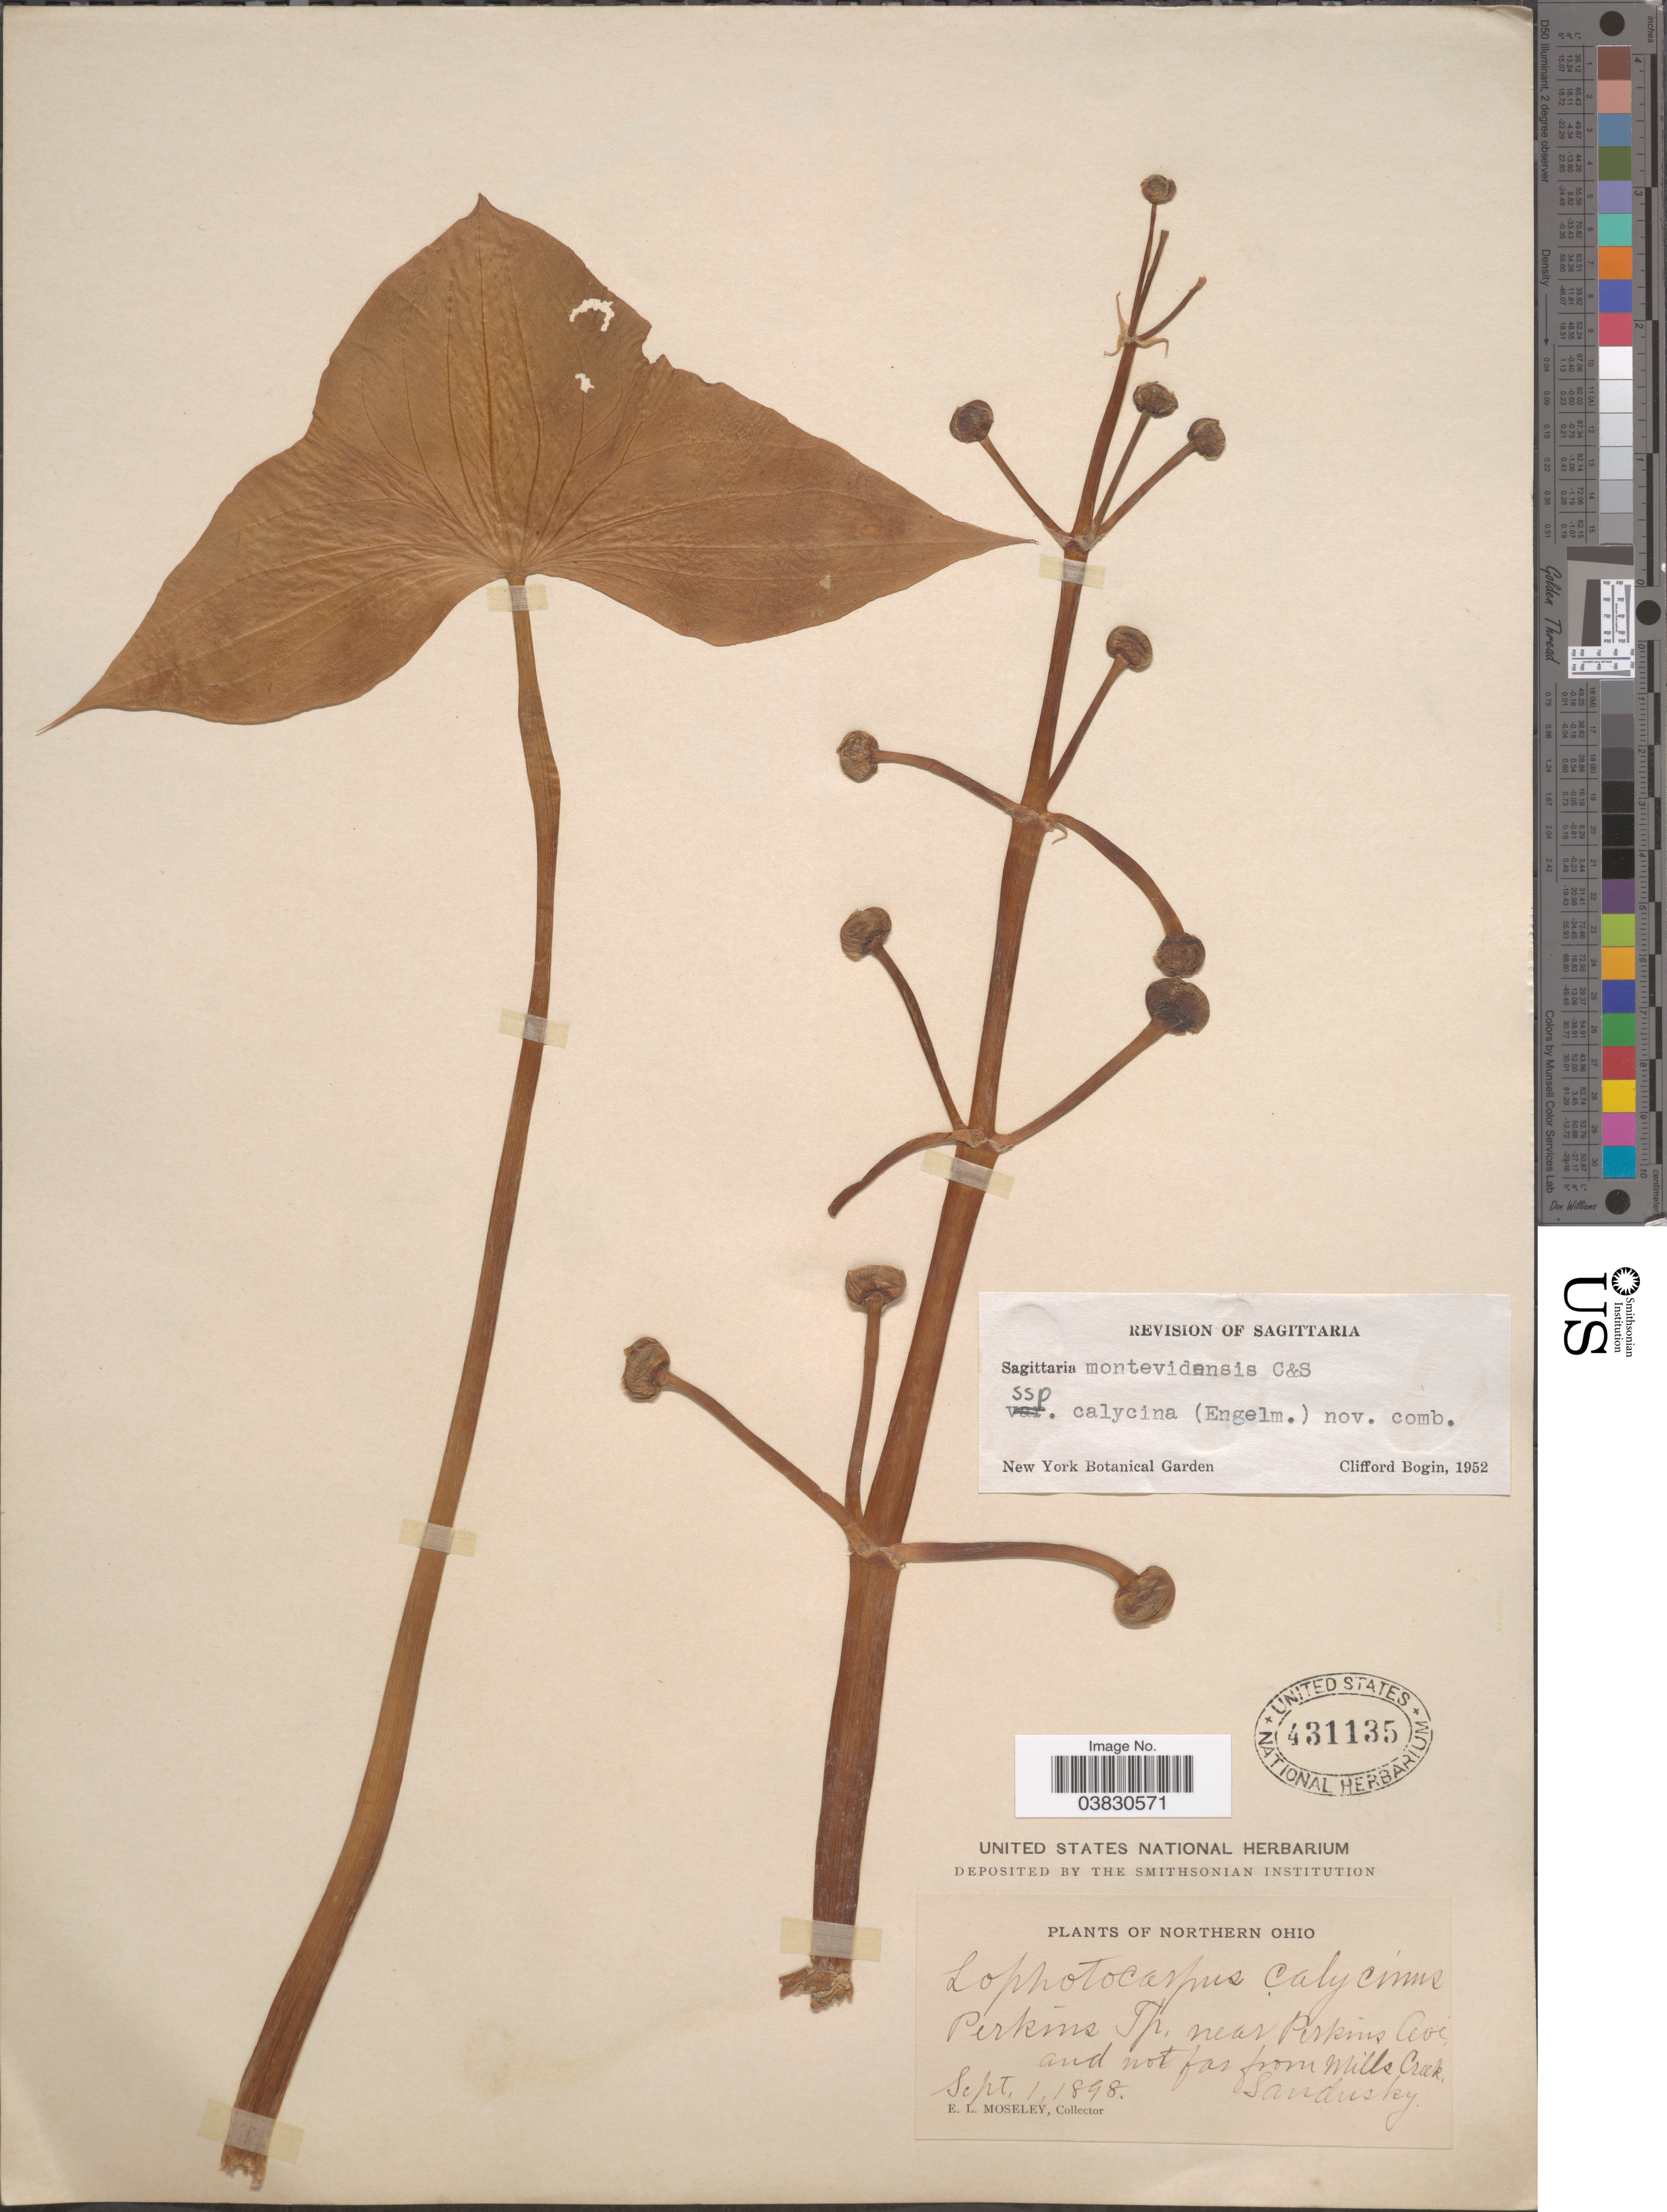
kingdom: Plantae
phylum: Tracheophyta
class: Liliopsida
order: Alismatales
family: Alismataceae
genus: Sagittaria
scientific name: Sagittaria montevidensis subsp. calycina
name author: Cham. & Schltdl.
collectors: E. Moseley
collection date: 1898-09-01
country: United States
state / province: Ohio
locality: Northern Ohio. Perkins Tp. near Perkins Ave and not far from Mills Creek, Sandusky.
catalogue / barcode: US 431135